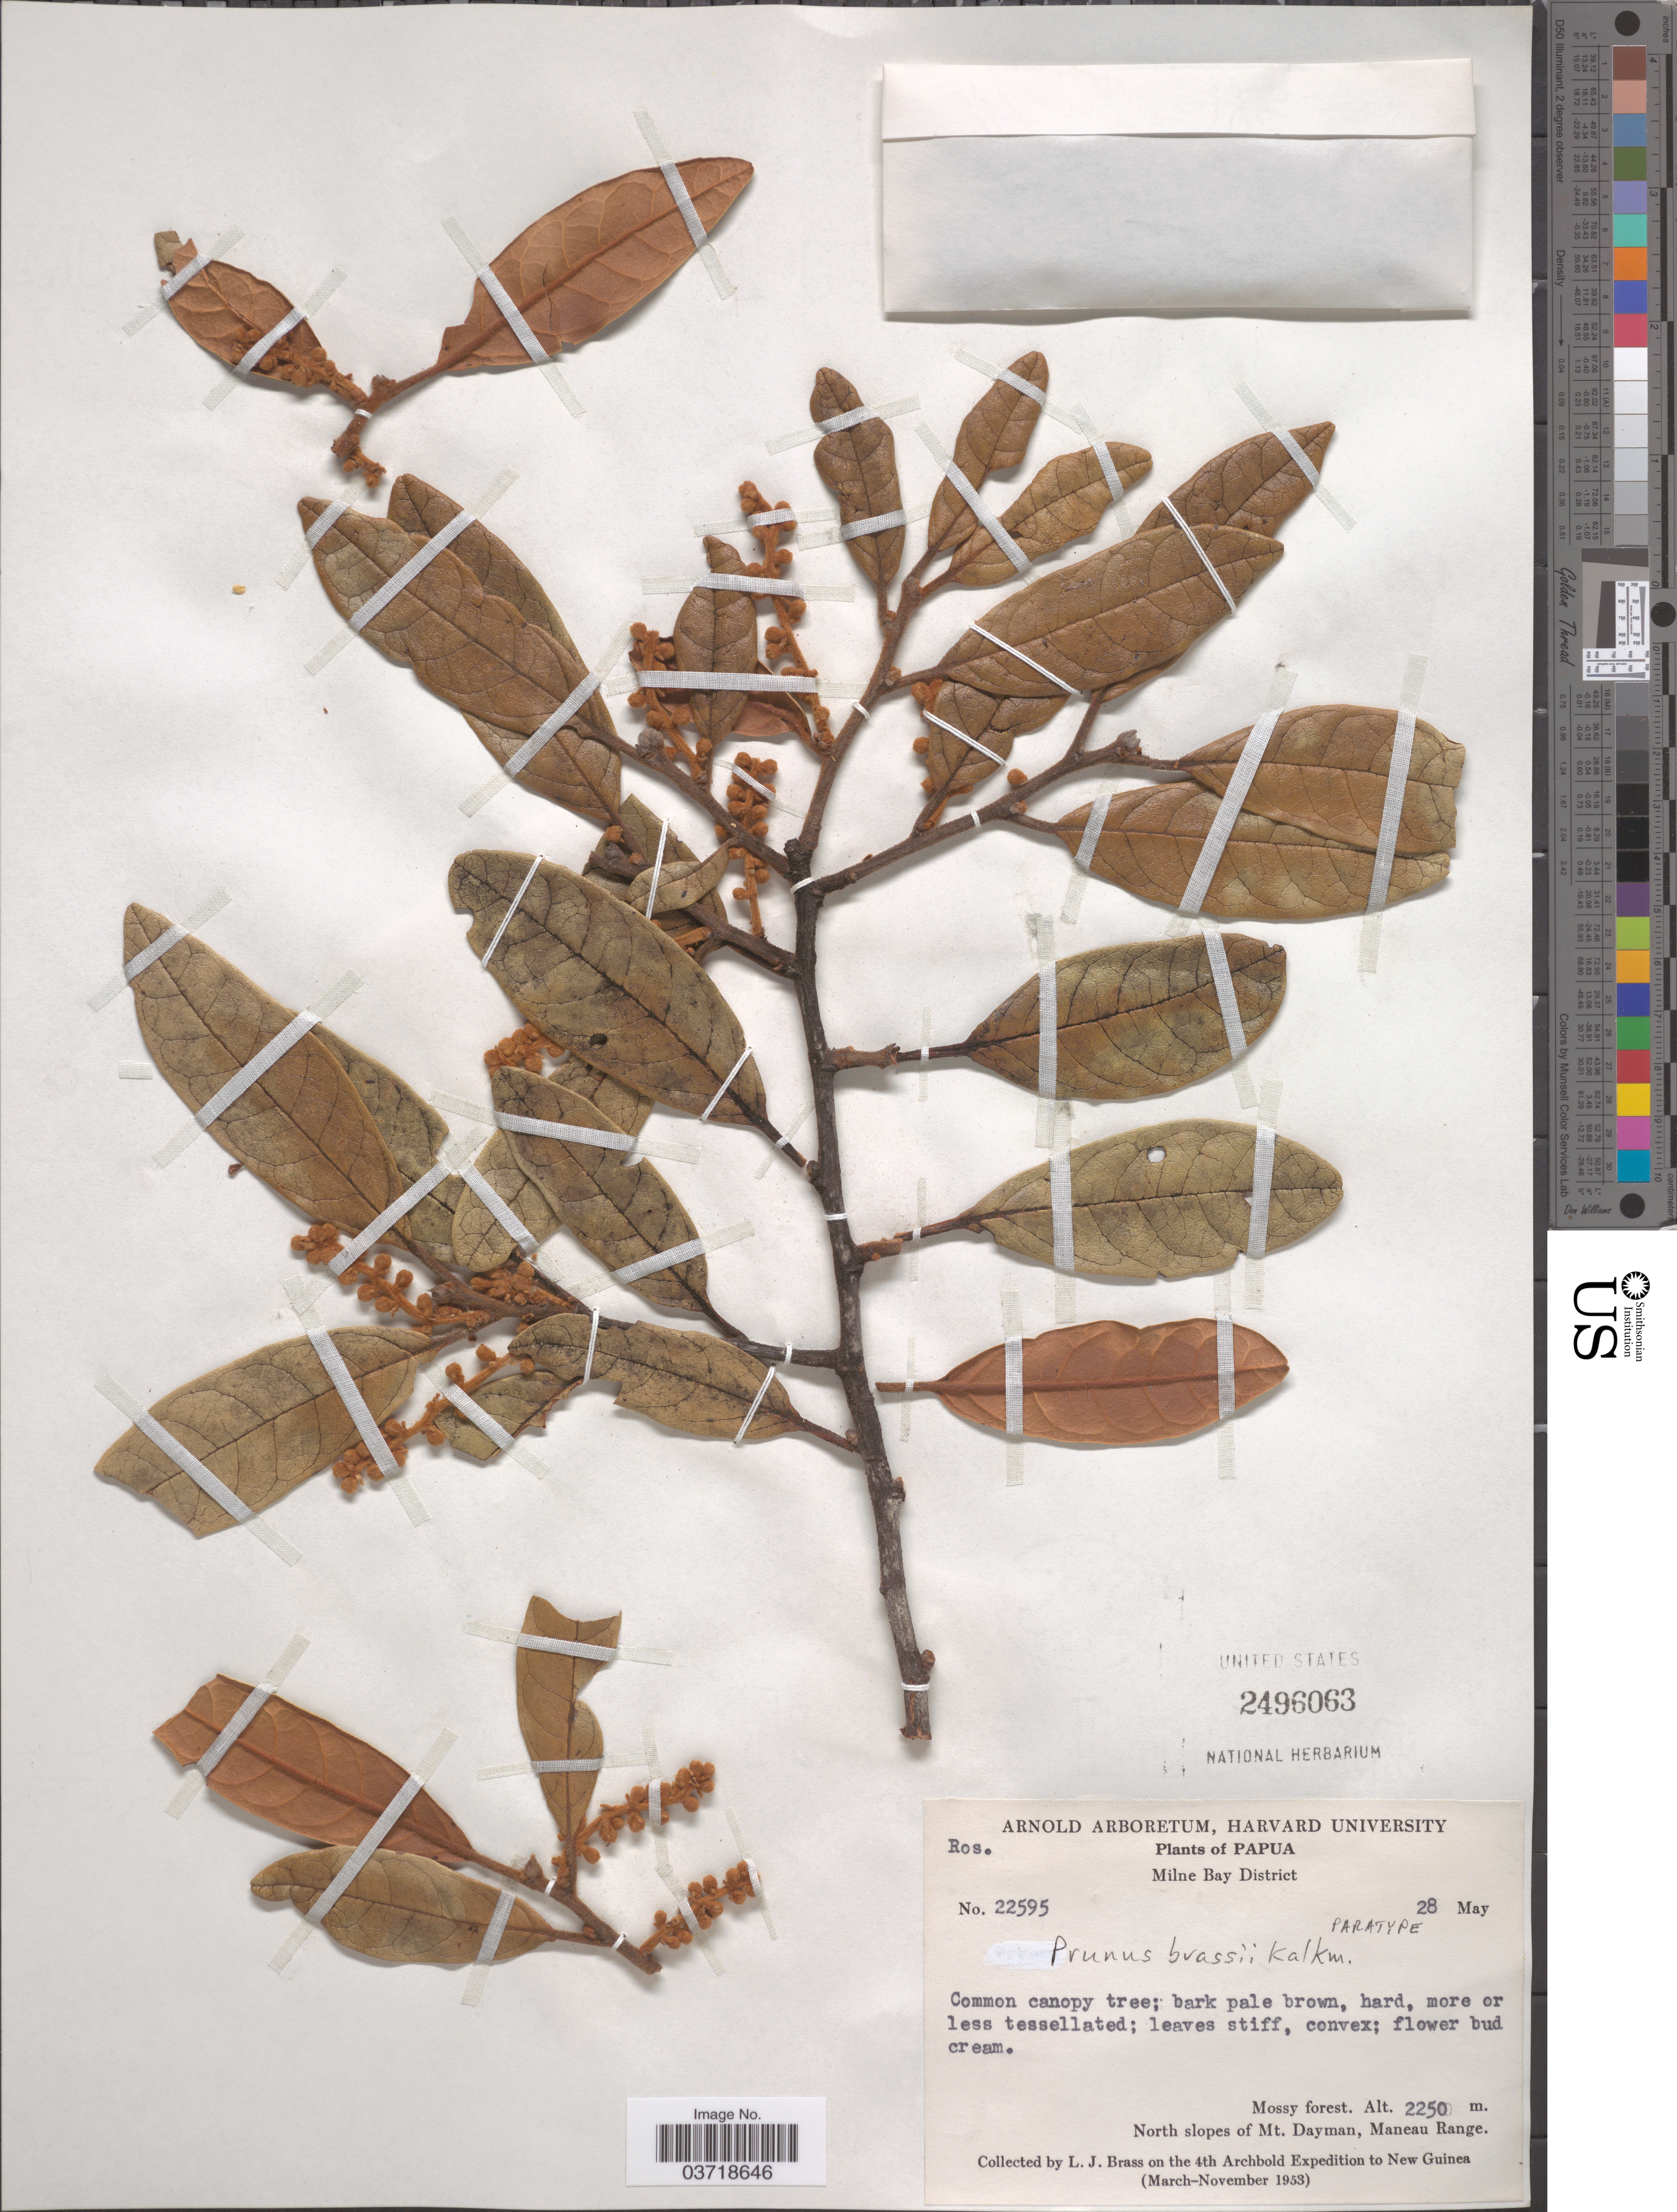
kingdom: Plantae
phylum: Tracheophyta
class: Magnoliopsida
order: Rosales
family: Rosaceae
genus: Prunus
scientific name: Prunus brassii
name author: Kalkman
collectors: L. J. Brass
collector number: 22595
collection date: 1953-05-28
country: Papua New Guinea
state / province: Milne Bay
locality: Papua. Milne Bay District. North slopes of Mt. Dayman, Maneau Range. New Guinea.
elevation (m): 2250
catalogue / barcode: US 2496063